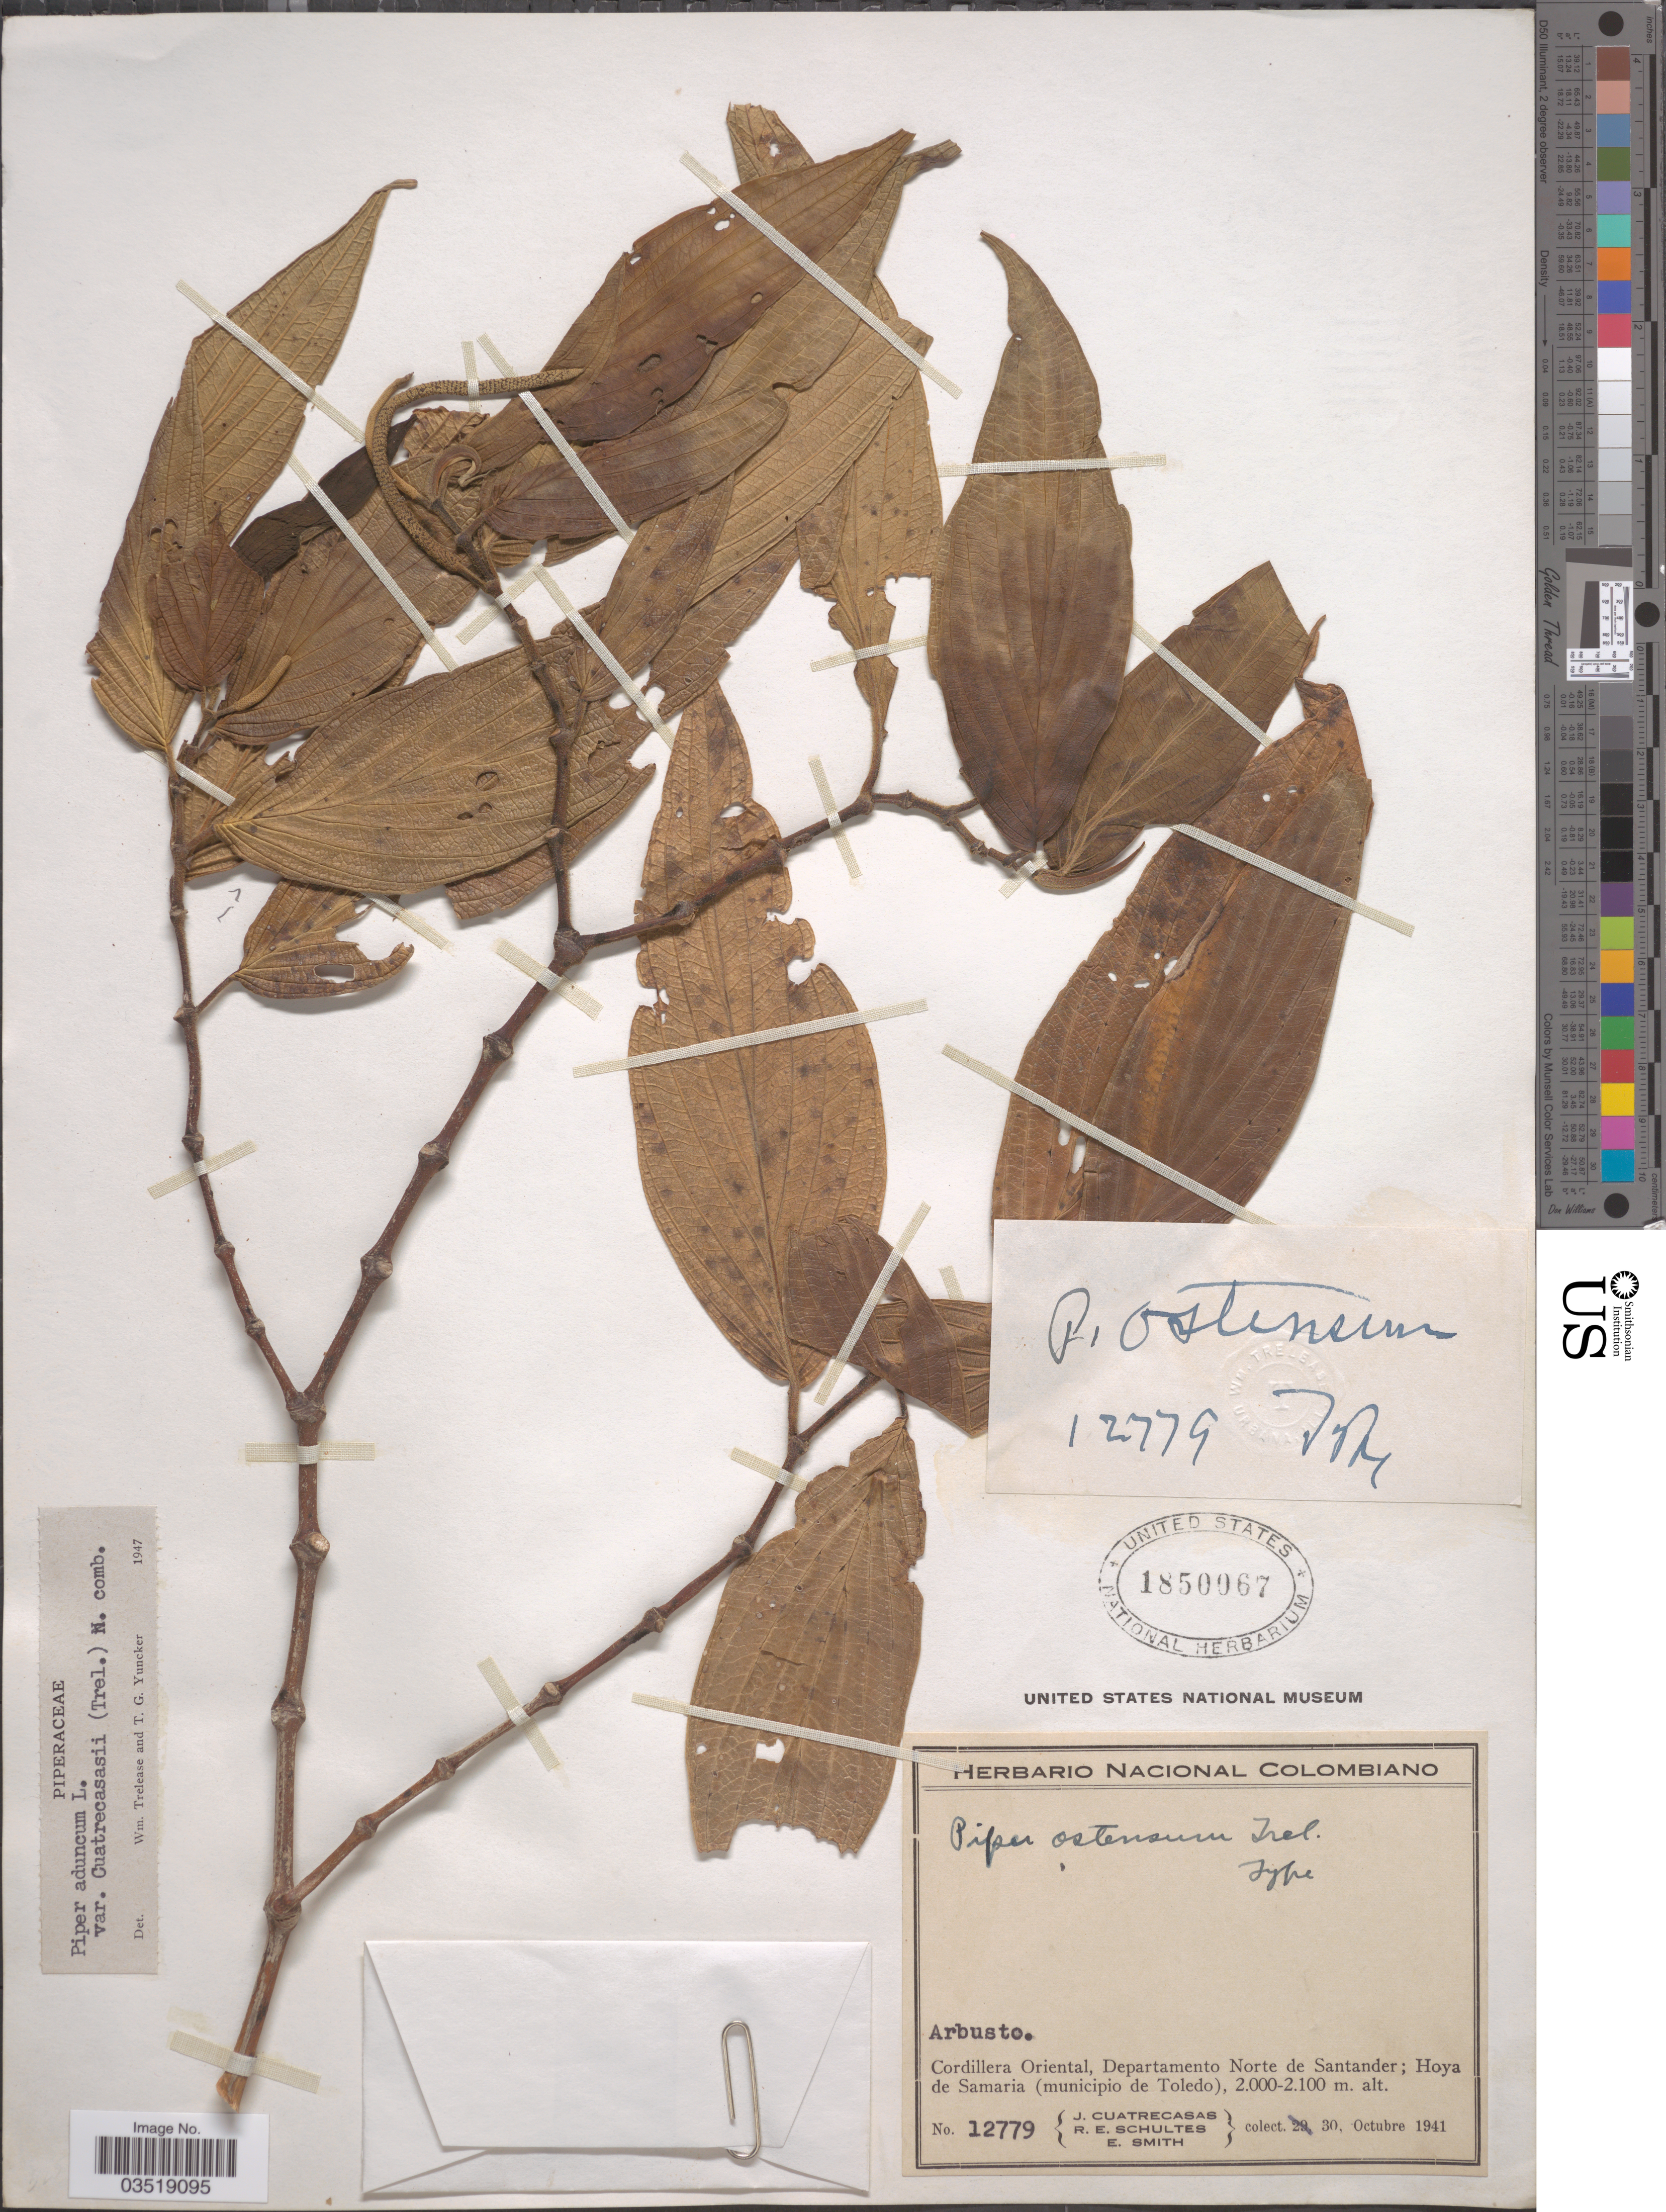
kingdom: Plantae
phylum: Tracheophyta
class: Magnoliopsida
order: Piperales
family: Piperaceae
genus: Piper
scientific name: Piper aduncum var. cordulatum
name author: L.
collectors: J. Cuatrecasas, R. E. Schultes & E. Smith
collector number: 12779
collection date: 1941-10-30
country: Colombia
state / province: Norte de Santander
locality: Cordillera Oriental, Departamento Norte de Santander; Hoya de Samaria (municipio de Toledo).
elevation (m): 2000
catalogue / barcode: US 1850067